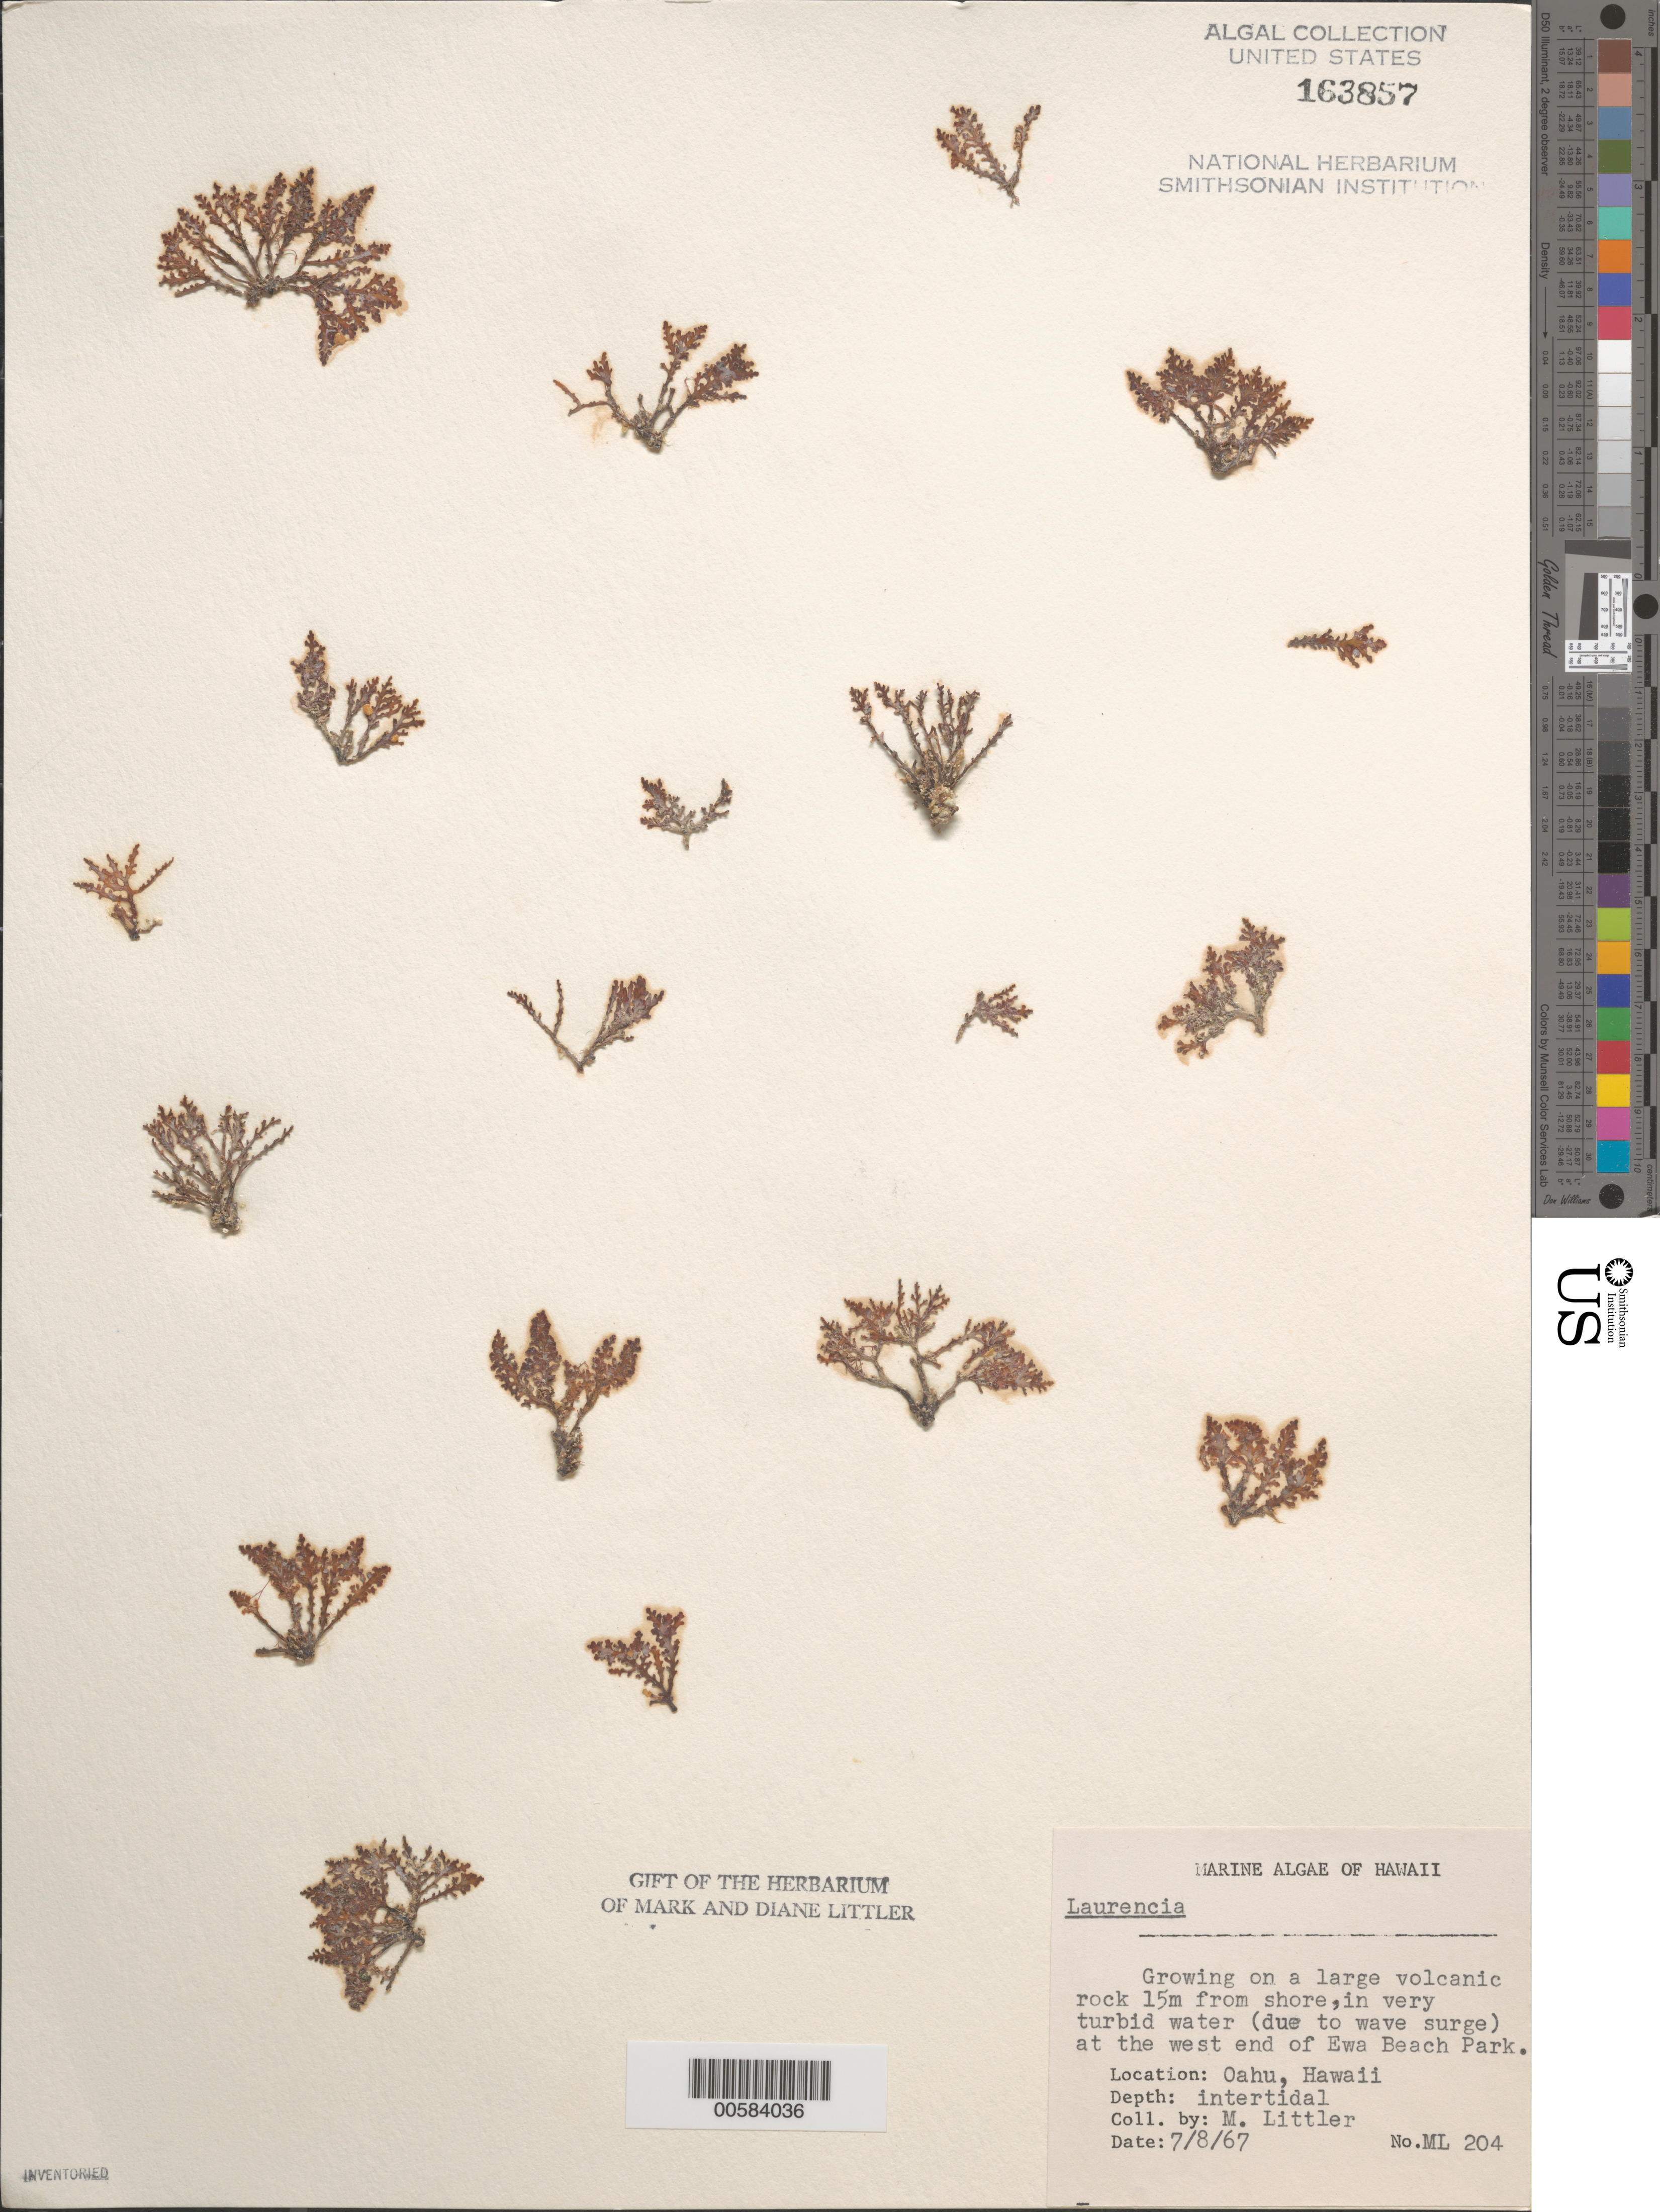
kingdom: Plantae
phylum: Rhodophyta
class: Florideophyceae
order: Ceramiales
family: Rhodomelaceae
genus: Laurencia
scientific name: Laurencia sp.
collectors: M. M. Littler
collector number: ML 204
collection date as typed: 08 Jul 1967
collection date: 1967-07-08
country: United States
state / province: Hawaii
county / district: Honolulu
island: Oahu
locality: Ewa Beach Park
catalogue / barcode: US 163857